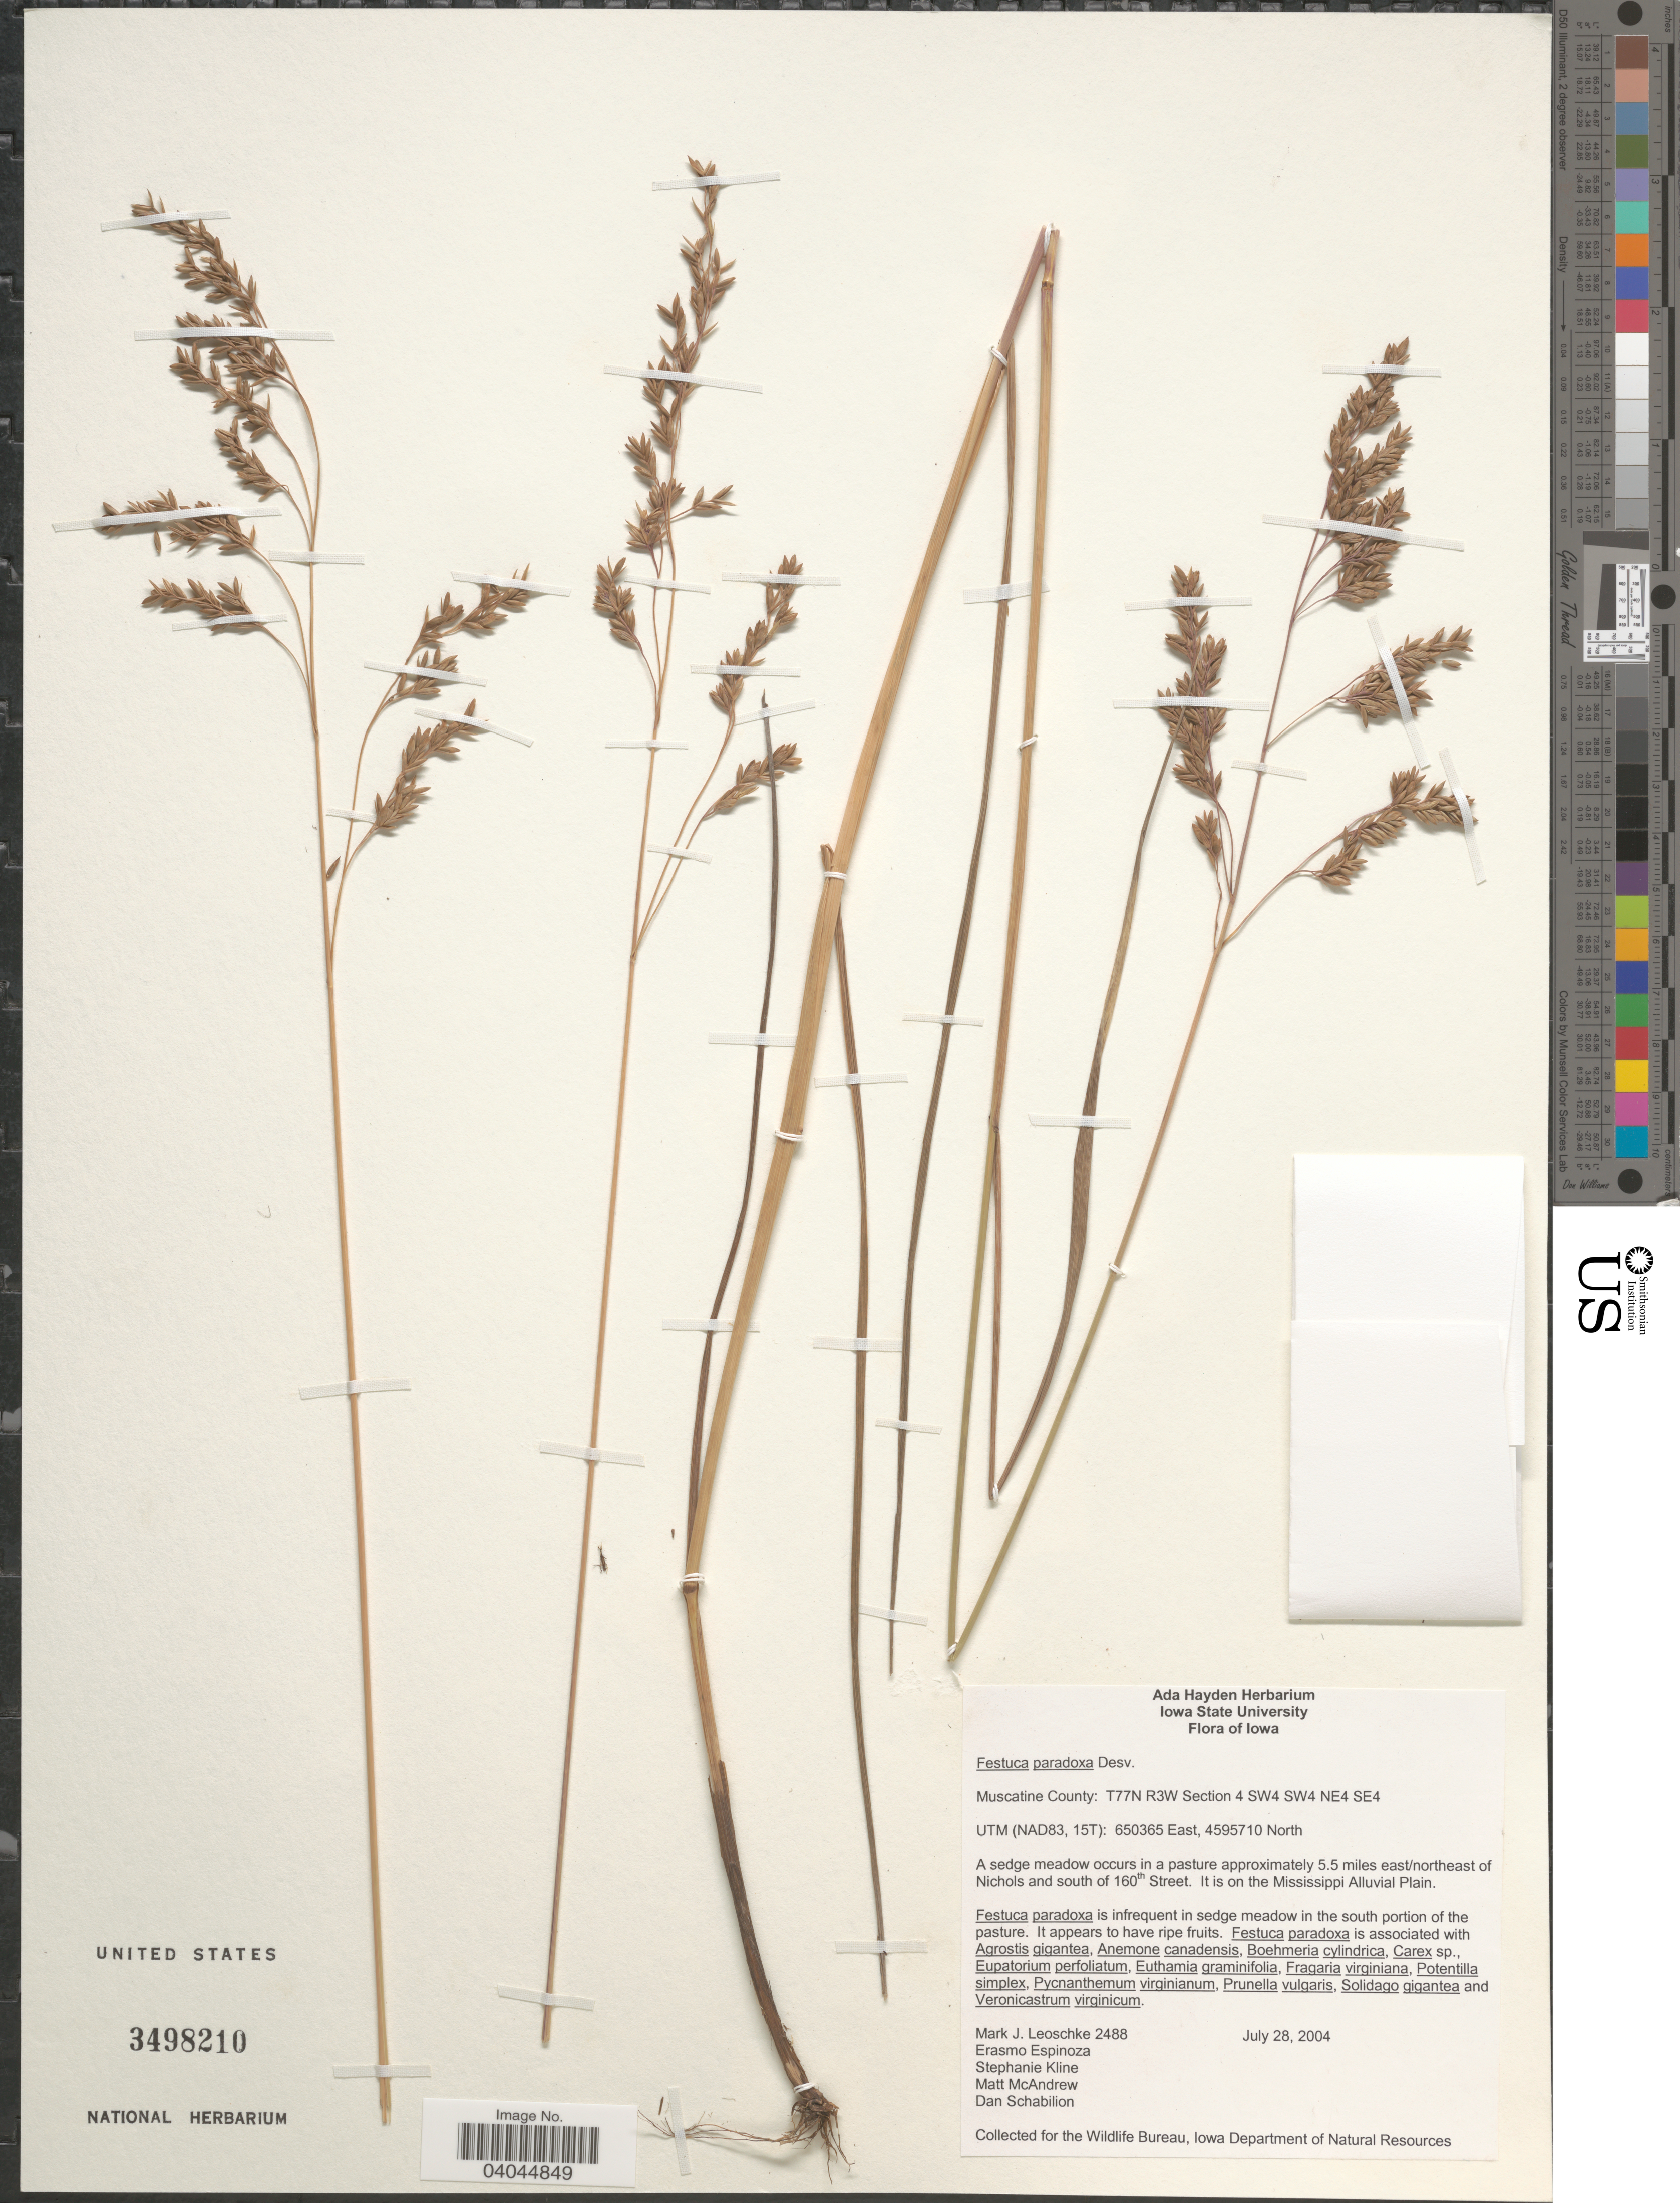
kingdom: Plantae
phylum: Tracheophyta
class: Liliopsida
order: Poales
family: Poaceae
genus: Festuca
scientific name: Festuca paradoxa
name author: Desv.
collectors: M. J. Leoschke, E. Espinoza, S. Kline, M. McAndrew & D. Schabilion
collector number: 2488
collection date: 2004-07-28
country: United States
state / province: Iowa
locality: Muscatine County: T77N R3W Section 4 SW4 SW4 NE4 SE4. UTM (NAD83, 15T). A sedge meadow occurs in a pasture approximately 5.5 miles east/northeast of Nichols and south of 160th Street. It is on the Mississippi Alluvial Plain.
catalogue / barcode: US 3498210